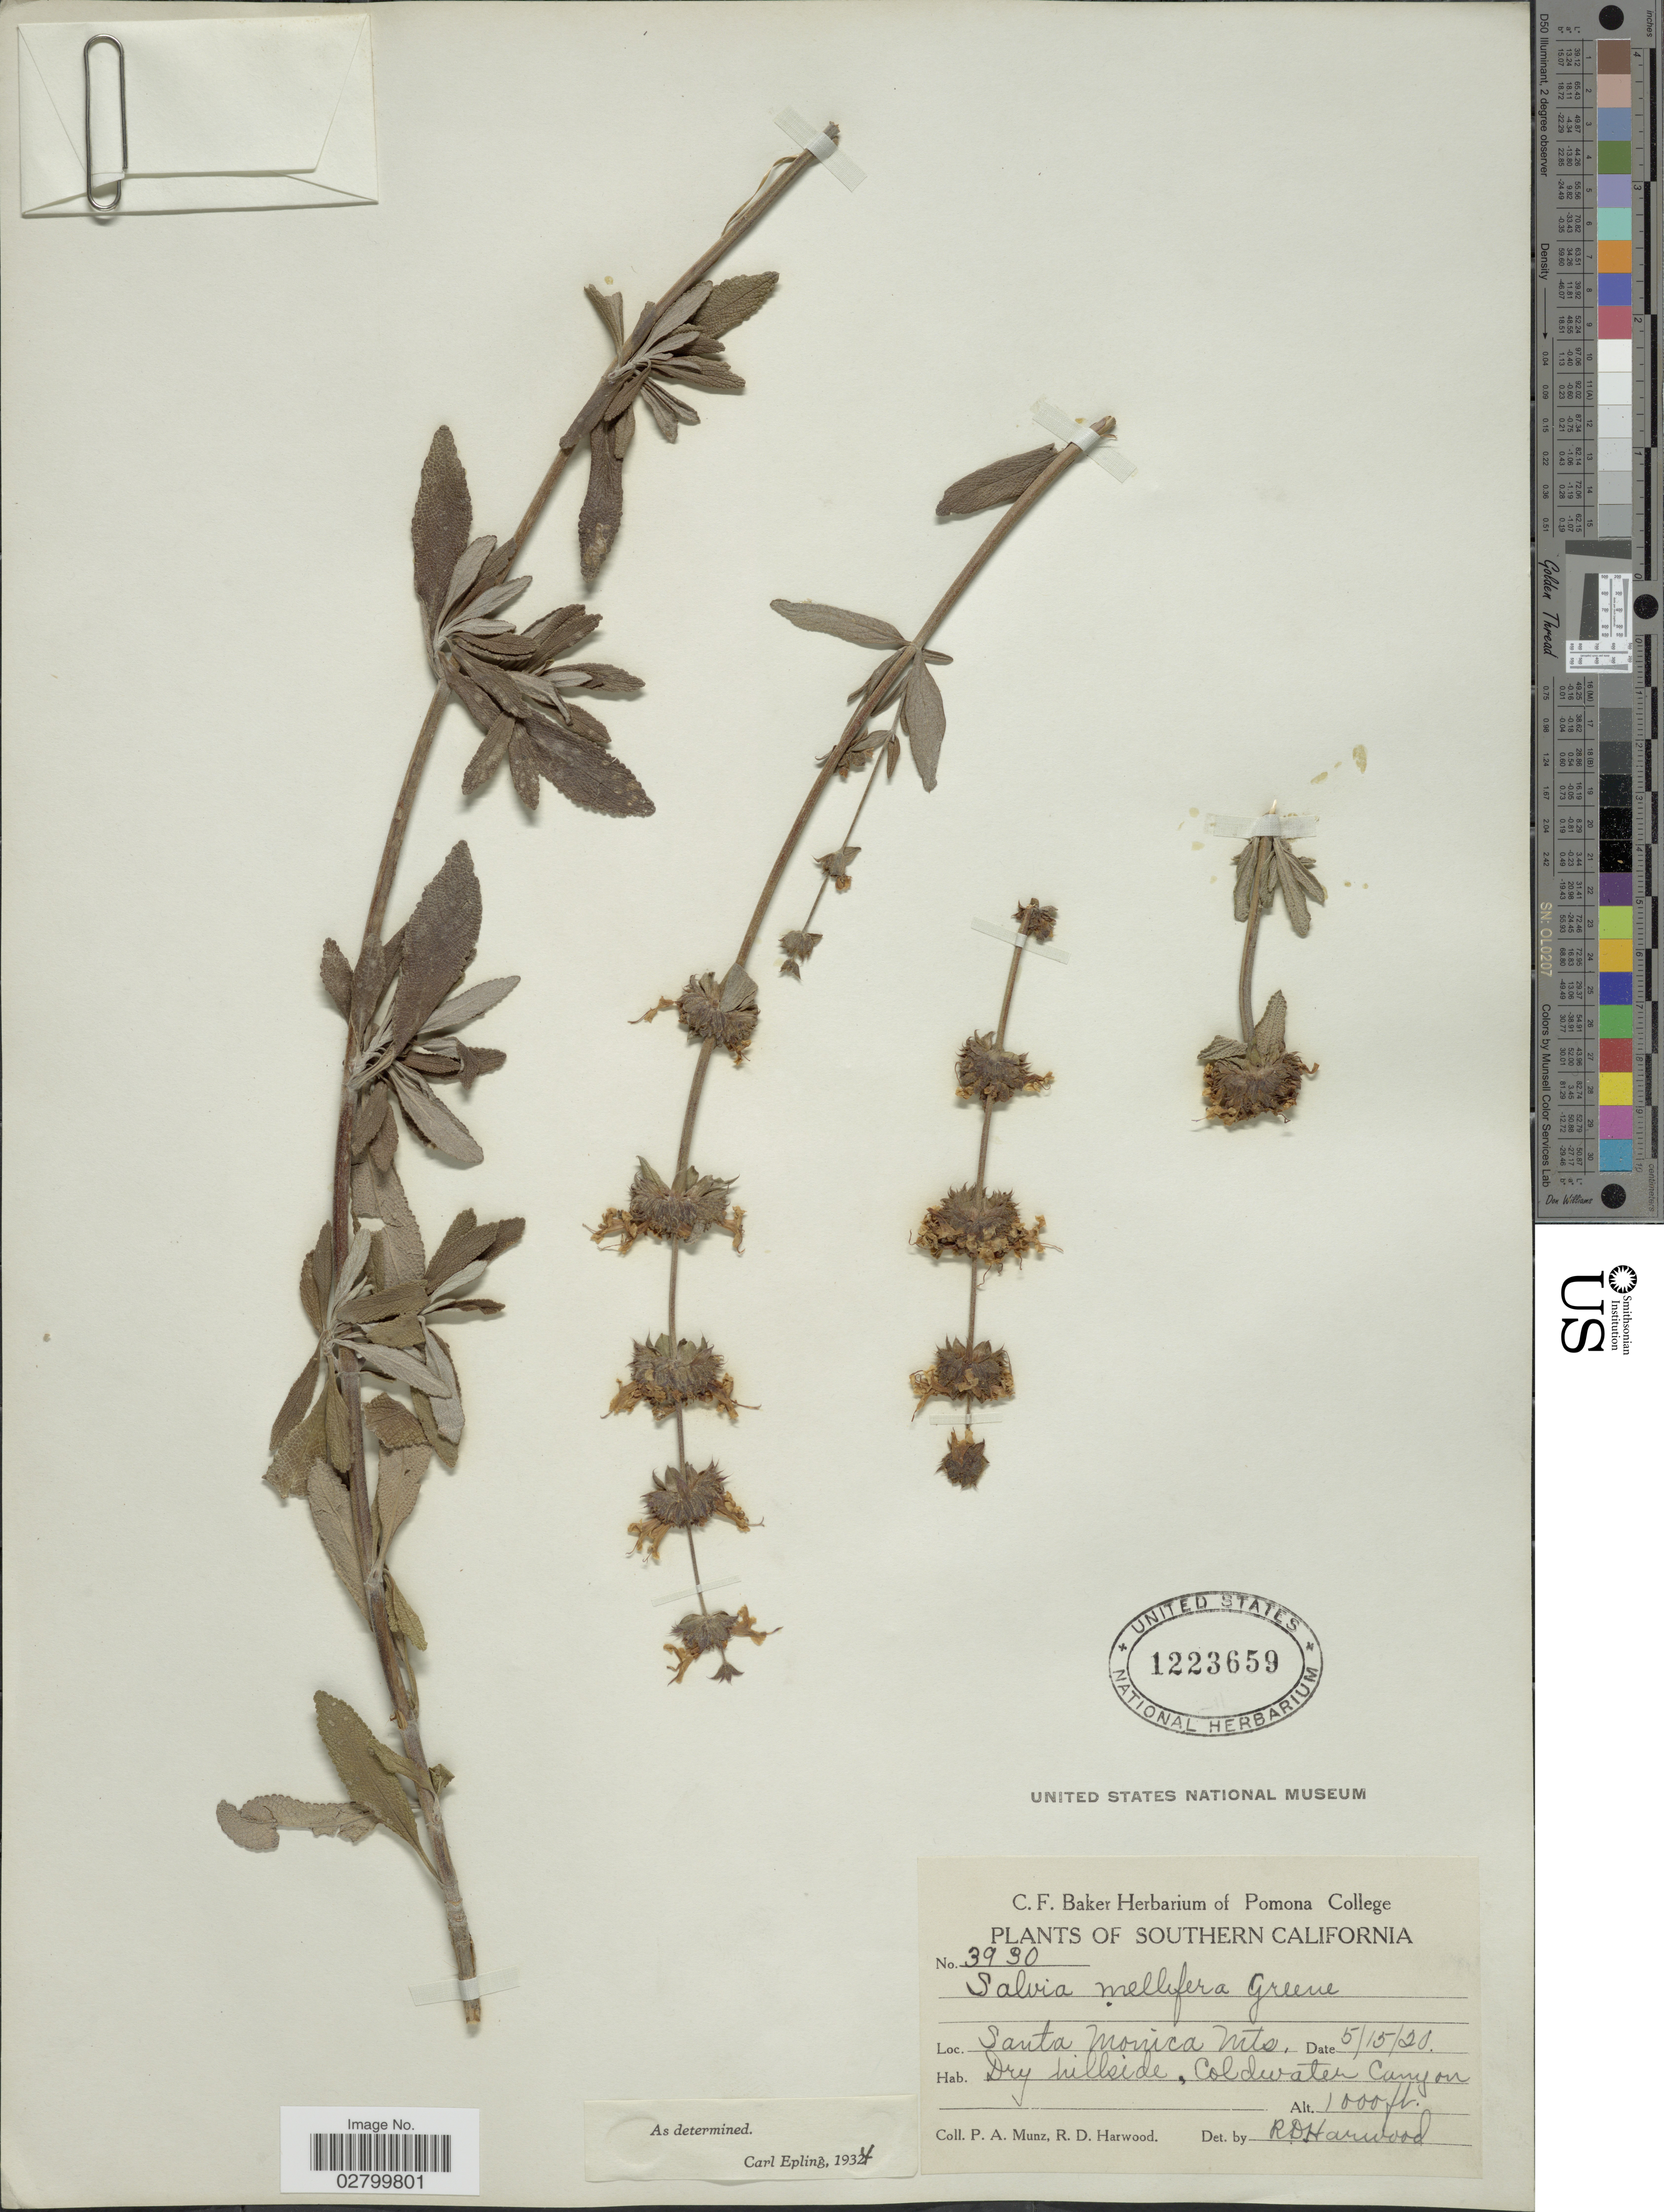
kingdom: Plantae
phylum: Tracheophyta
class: Magnoliopsida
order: Lamiales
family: Lamiaceae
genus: Salvia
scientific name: Salvia mellifera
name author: Greene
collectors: P. A. Munz & R. Harwood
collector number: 3930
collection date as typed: Transcribed d/m/y: 15/5/20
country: United States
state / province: California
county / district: Los Angeles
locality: Southern California. Santa Monica Mts. Dry hillside, Coldwater Canyon.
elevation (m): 305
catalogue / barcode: US 1223659